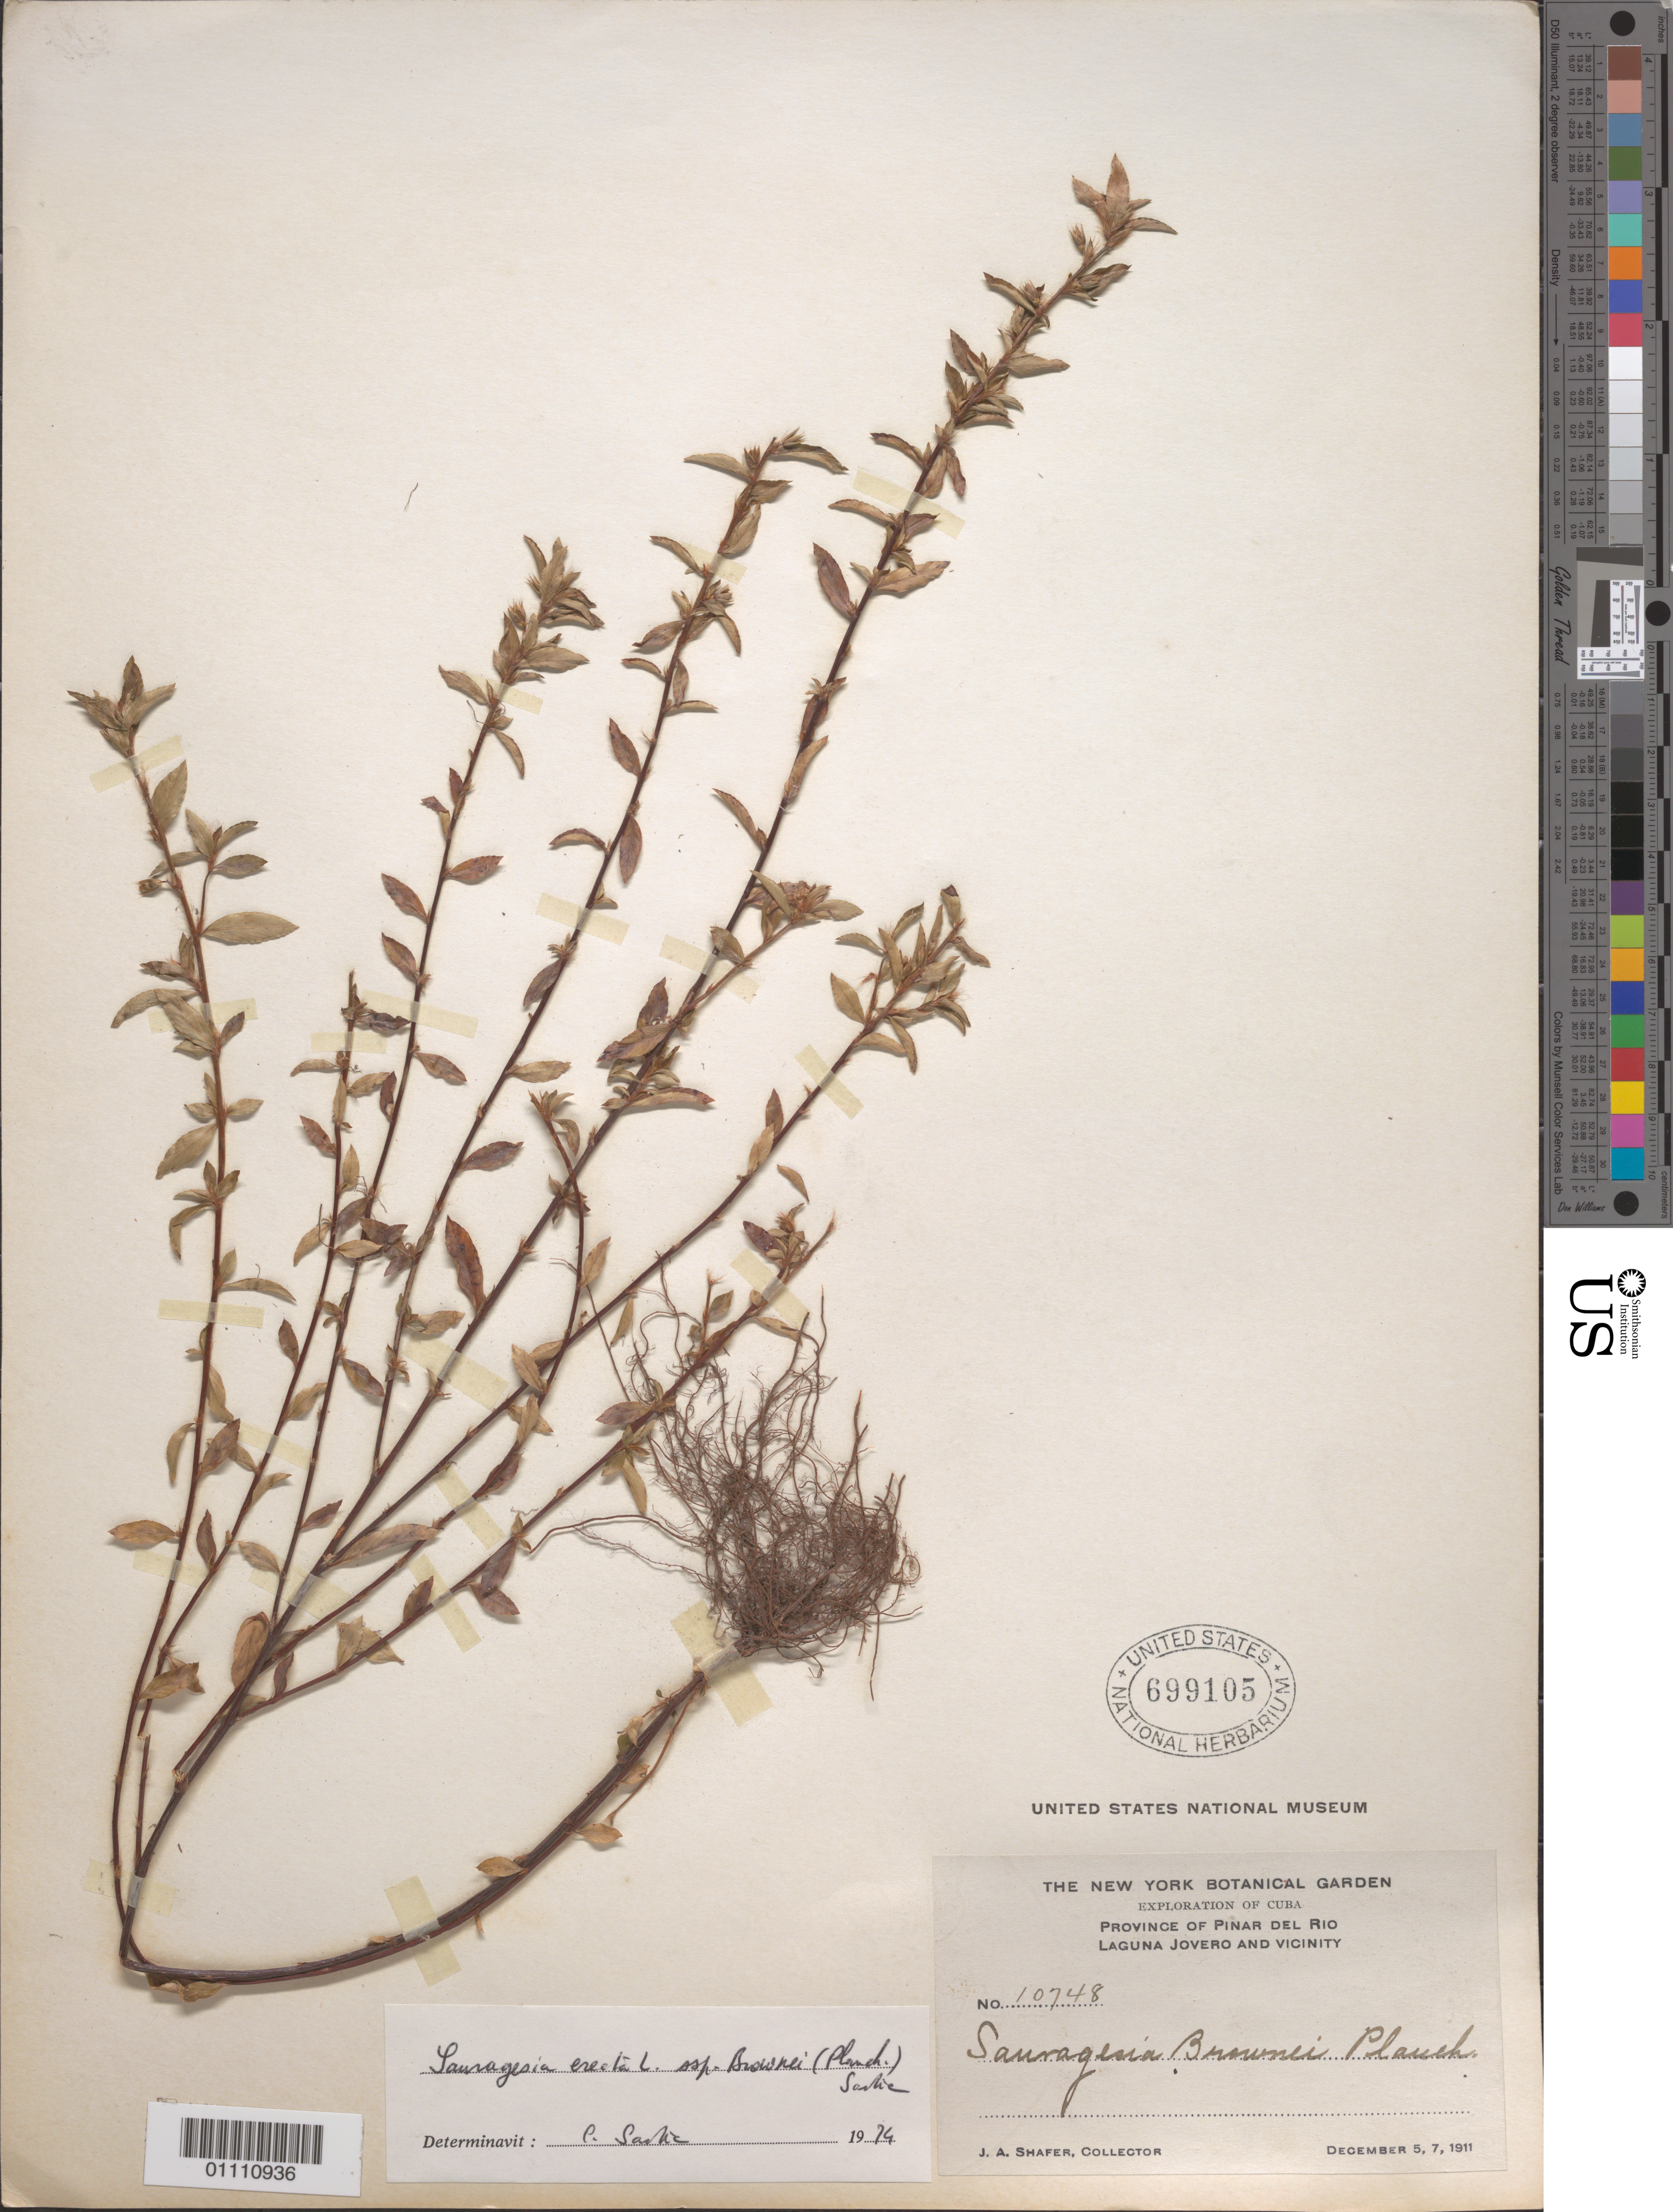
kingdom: Plantae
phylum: Tracheophyta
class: Magnoliopsida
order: Malpighiales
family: Ochnaceae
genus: Sauvagesia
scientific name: Sauvagesia erecta subsp. brownei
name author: (Planch.) Sastre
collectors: J. A. Shafer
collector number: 10748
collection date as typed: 05 Dec 1911 and 07 Dec 1911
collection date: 1911-12-05,1911-12-07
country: Cuba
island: Cuba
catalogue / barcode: US 699105